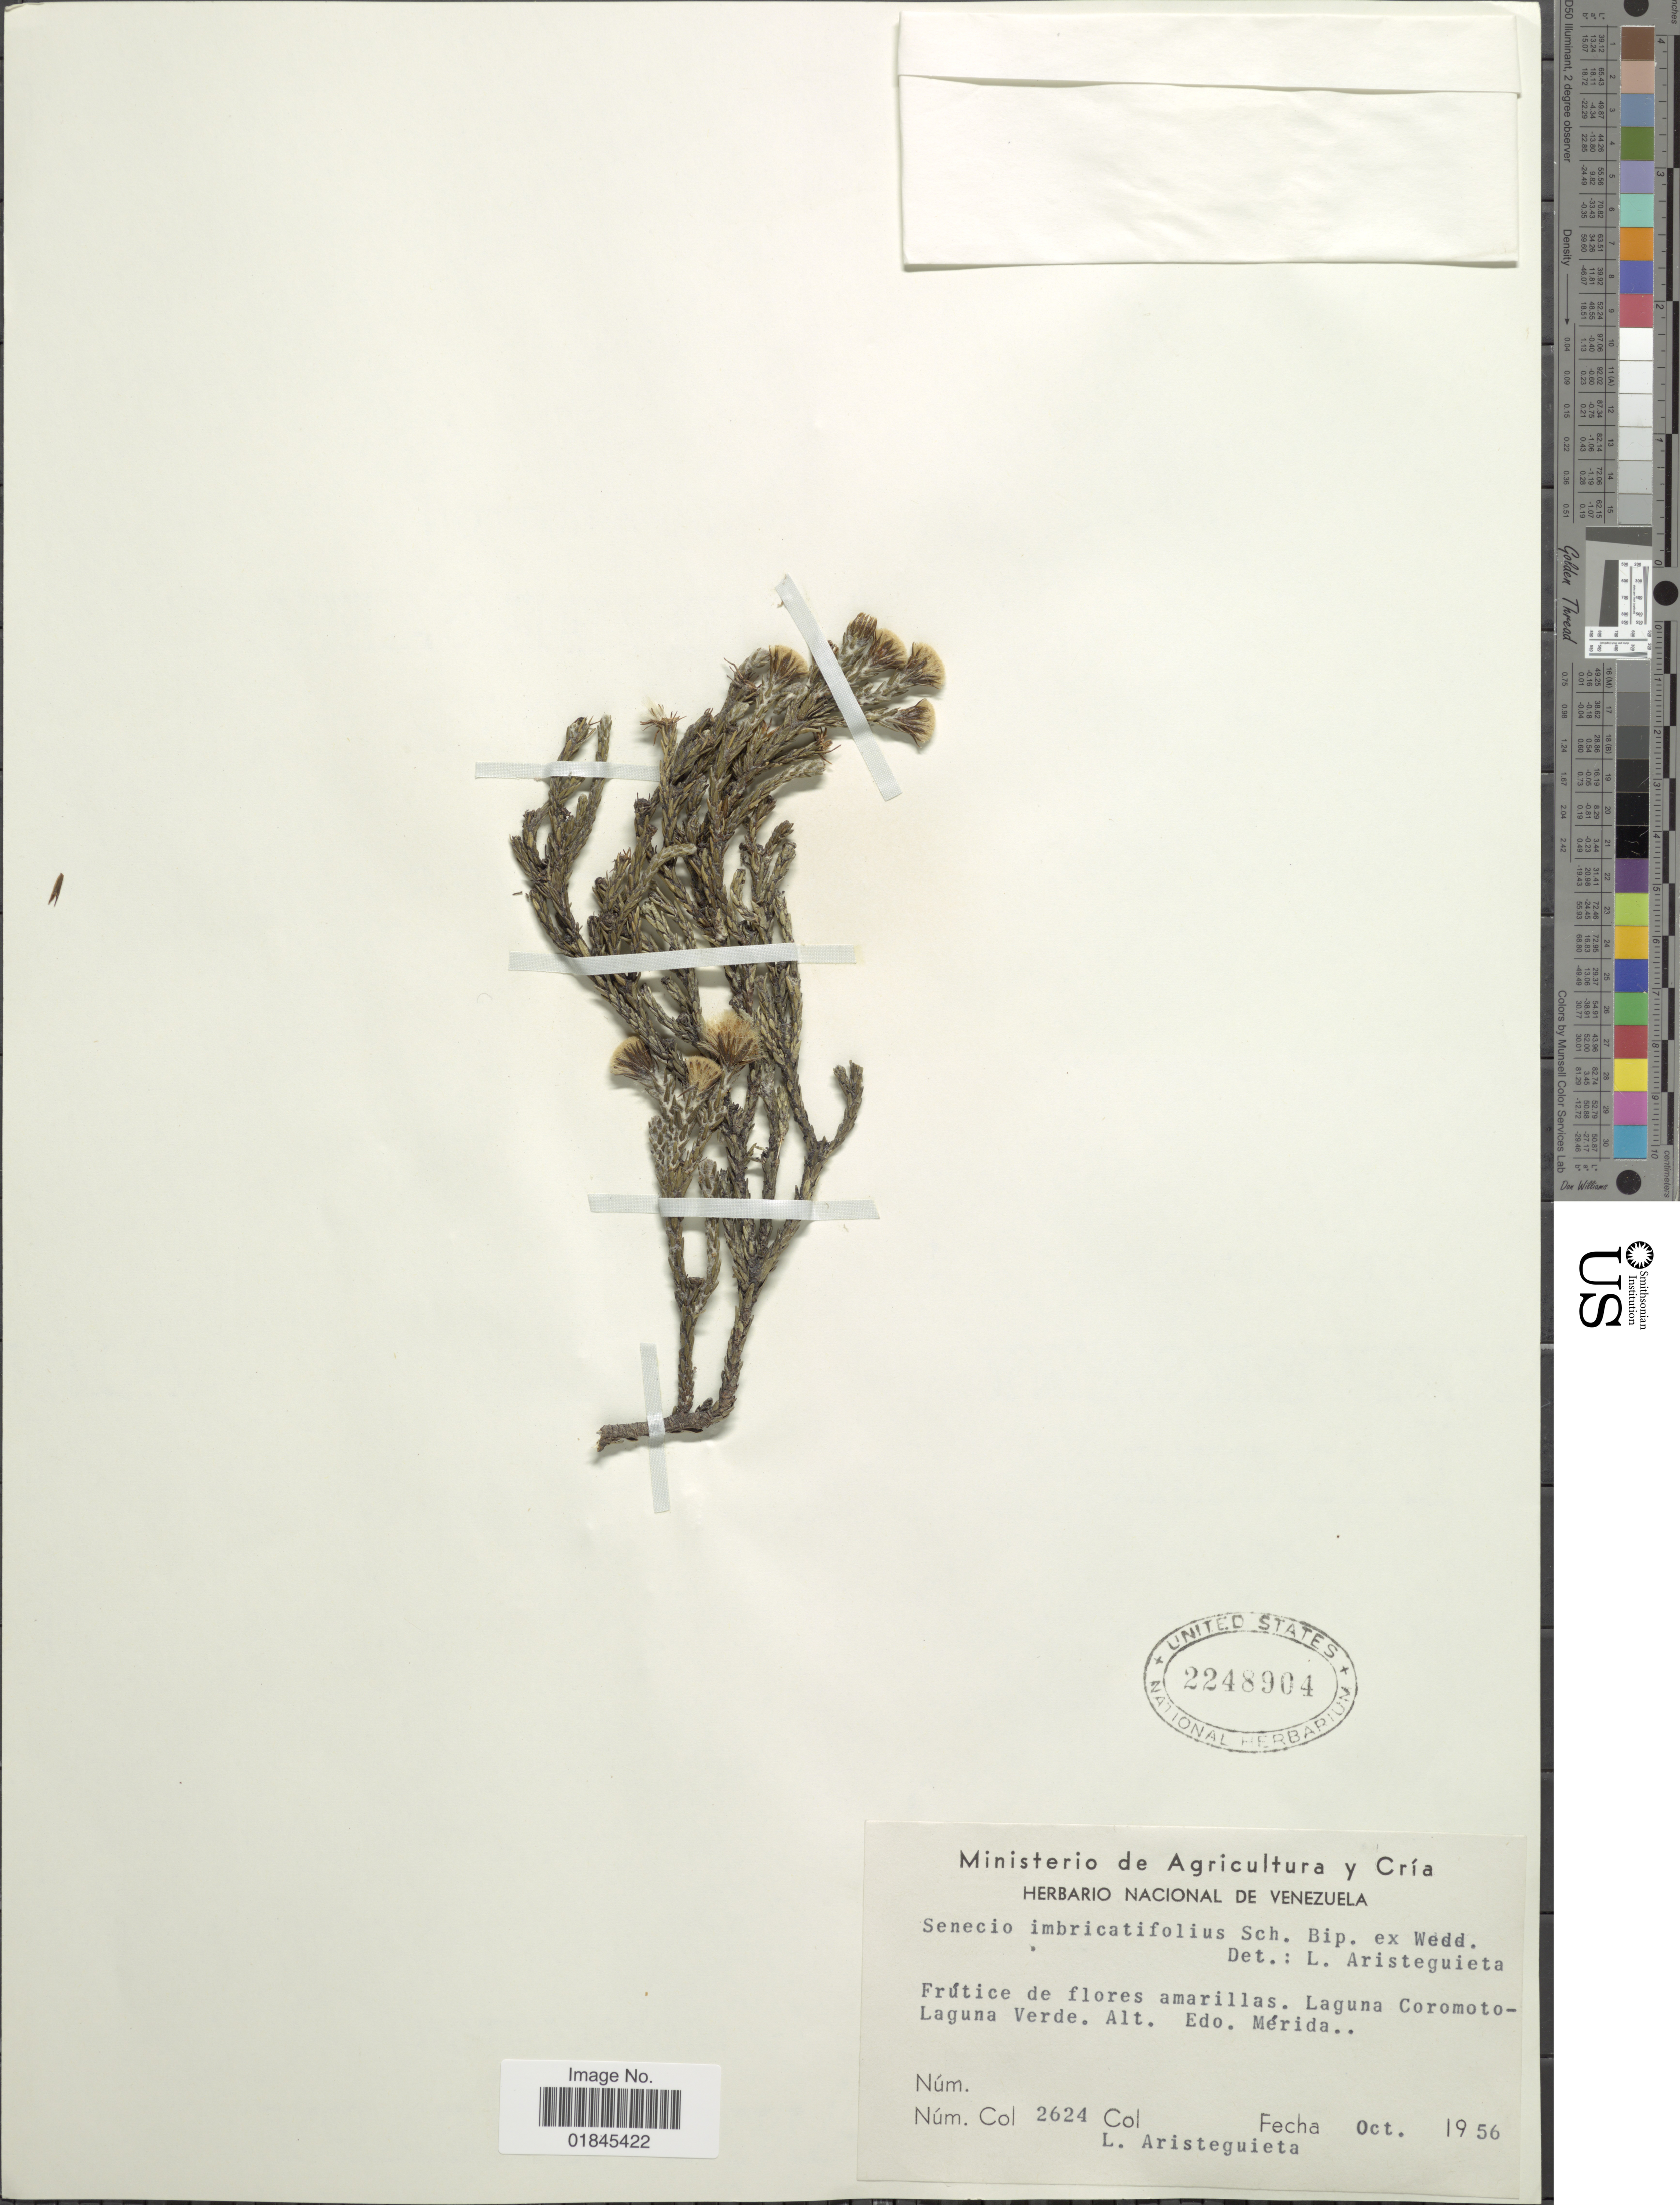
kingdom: Plantae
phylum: Tracheophyta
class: Magnoliopsida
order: Asterales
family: Asteraceae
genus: Pentacalia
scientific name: Pentacalia imbricatifolia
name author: (Sch. Bip. ex Wedd.) Cuatrec.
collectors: L. Aristeguieta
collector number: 2624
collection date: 1956-10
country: Venezuela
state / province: Mérida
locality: Laguna Coromoto-Laguna Verde. Edo. Mérida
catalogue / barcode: US 2248904